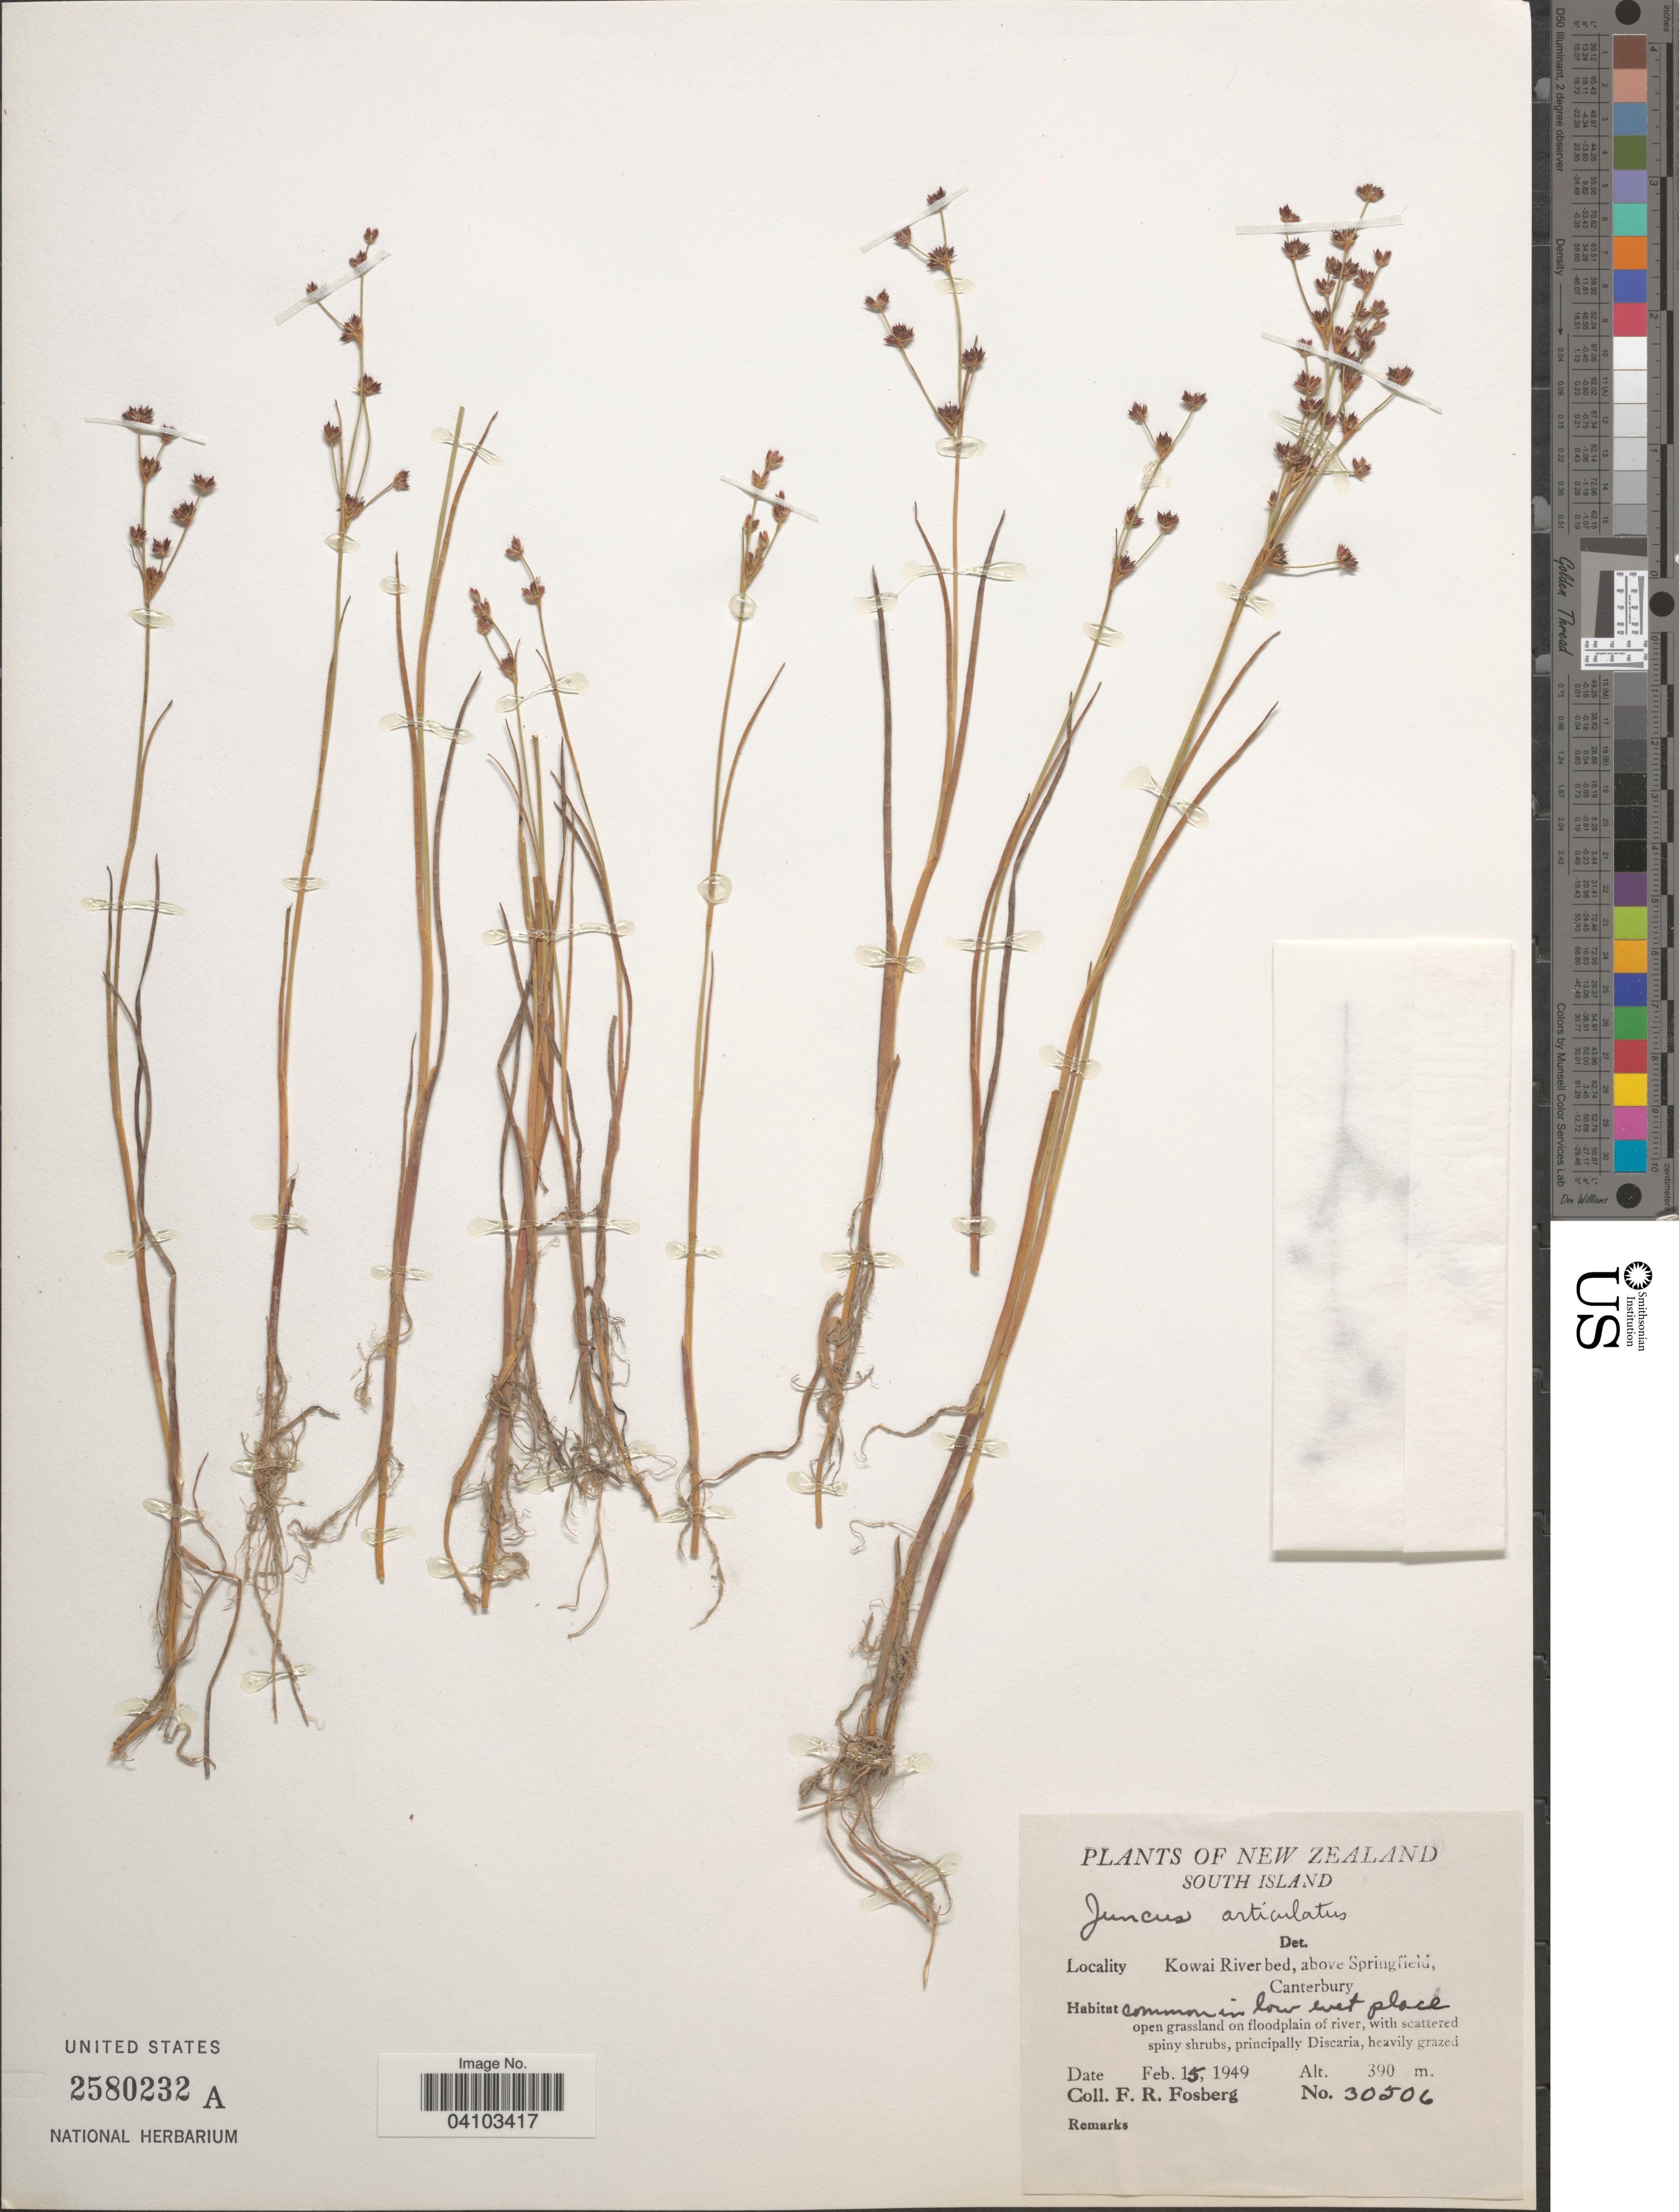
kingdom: Plantae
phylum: Tracheophyta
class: Liliopsida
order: Poales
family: Juncaceae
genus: Juncus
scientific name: Juncus articulatus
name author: L.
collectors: F. R. Fosberg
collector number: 30506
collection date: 1949-02-15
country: New Zealand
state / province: Canterbury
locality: South Island. Kowai Riverbed, above Springfield.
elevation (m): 390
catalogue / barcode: US 2580232A